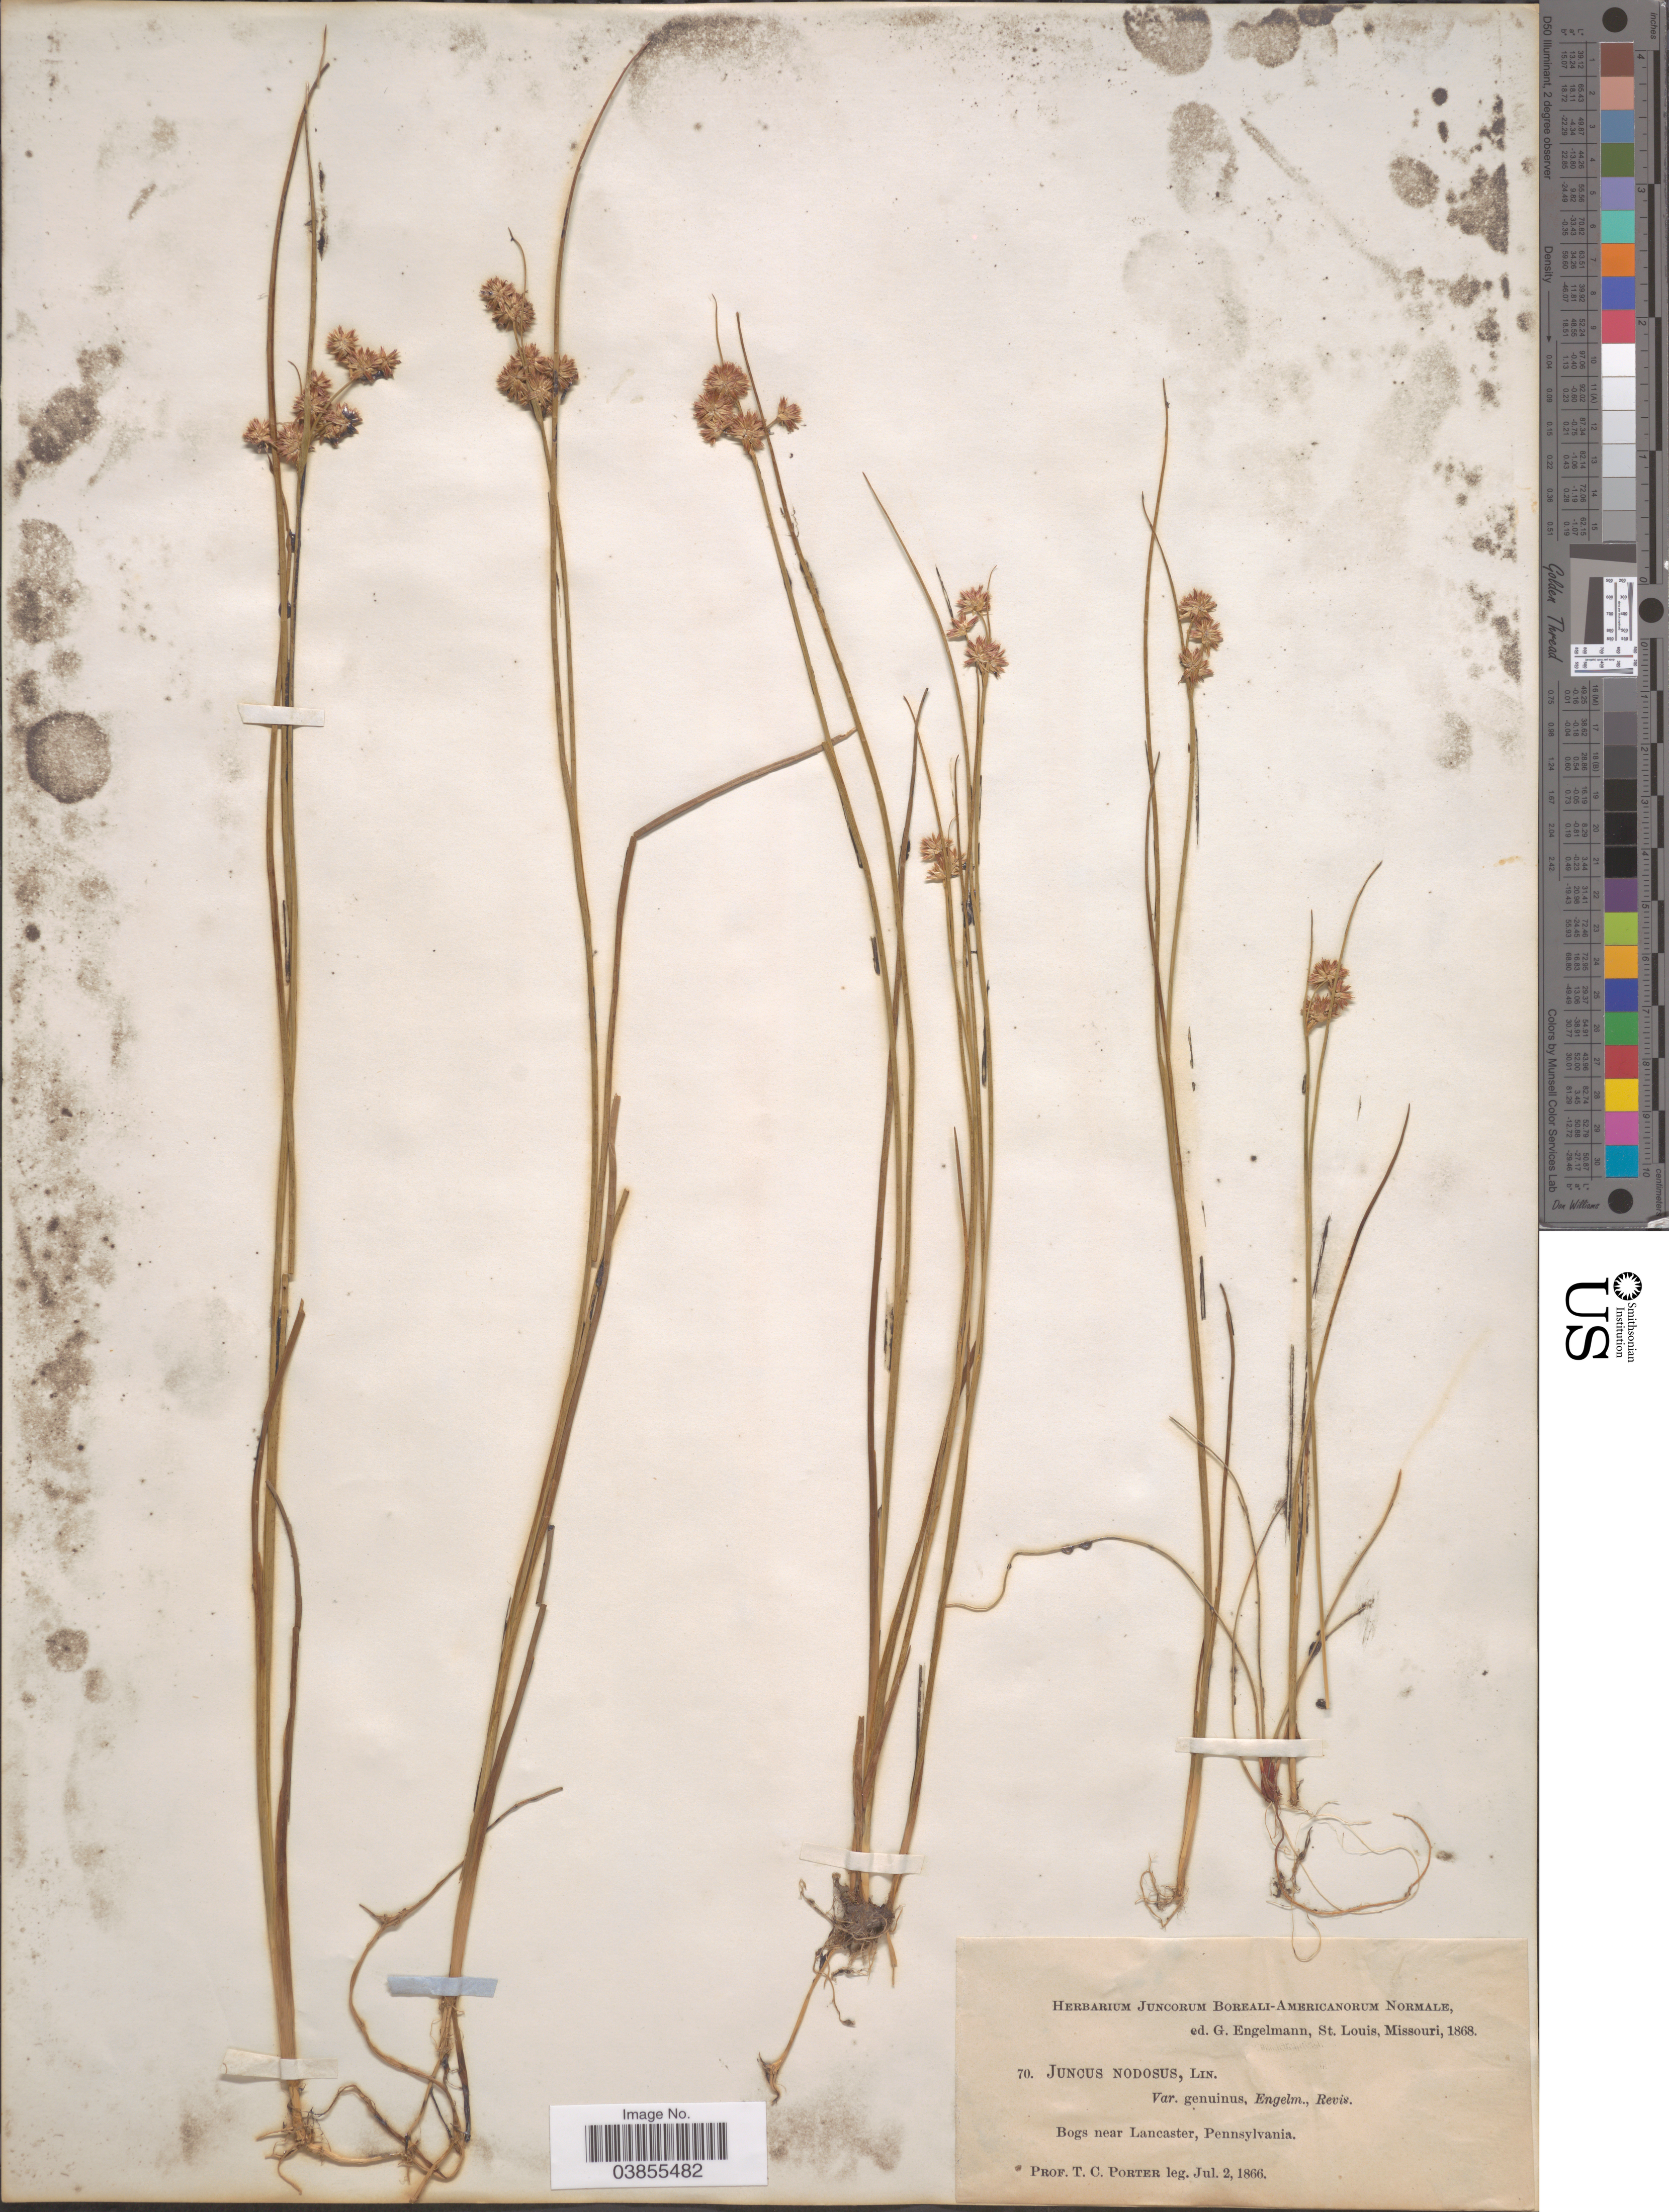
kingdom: Plantae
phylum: Tracheophyta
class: Liliopsida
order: Poales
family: Juncaceae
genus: Juncus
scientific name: Juncus nodosus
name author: L.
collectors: T. Porter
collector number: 70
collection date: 1866-07-02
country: United States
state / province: Pennsylvania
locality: Bogs near Lancaster.